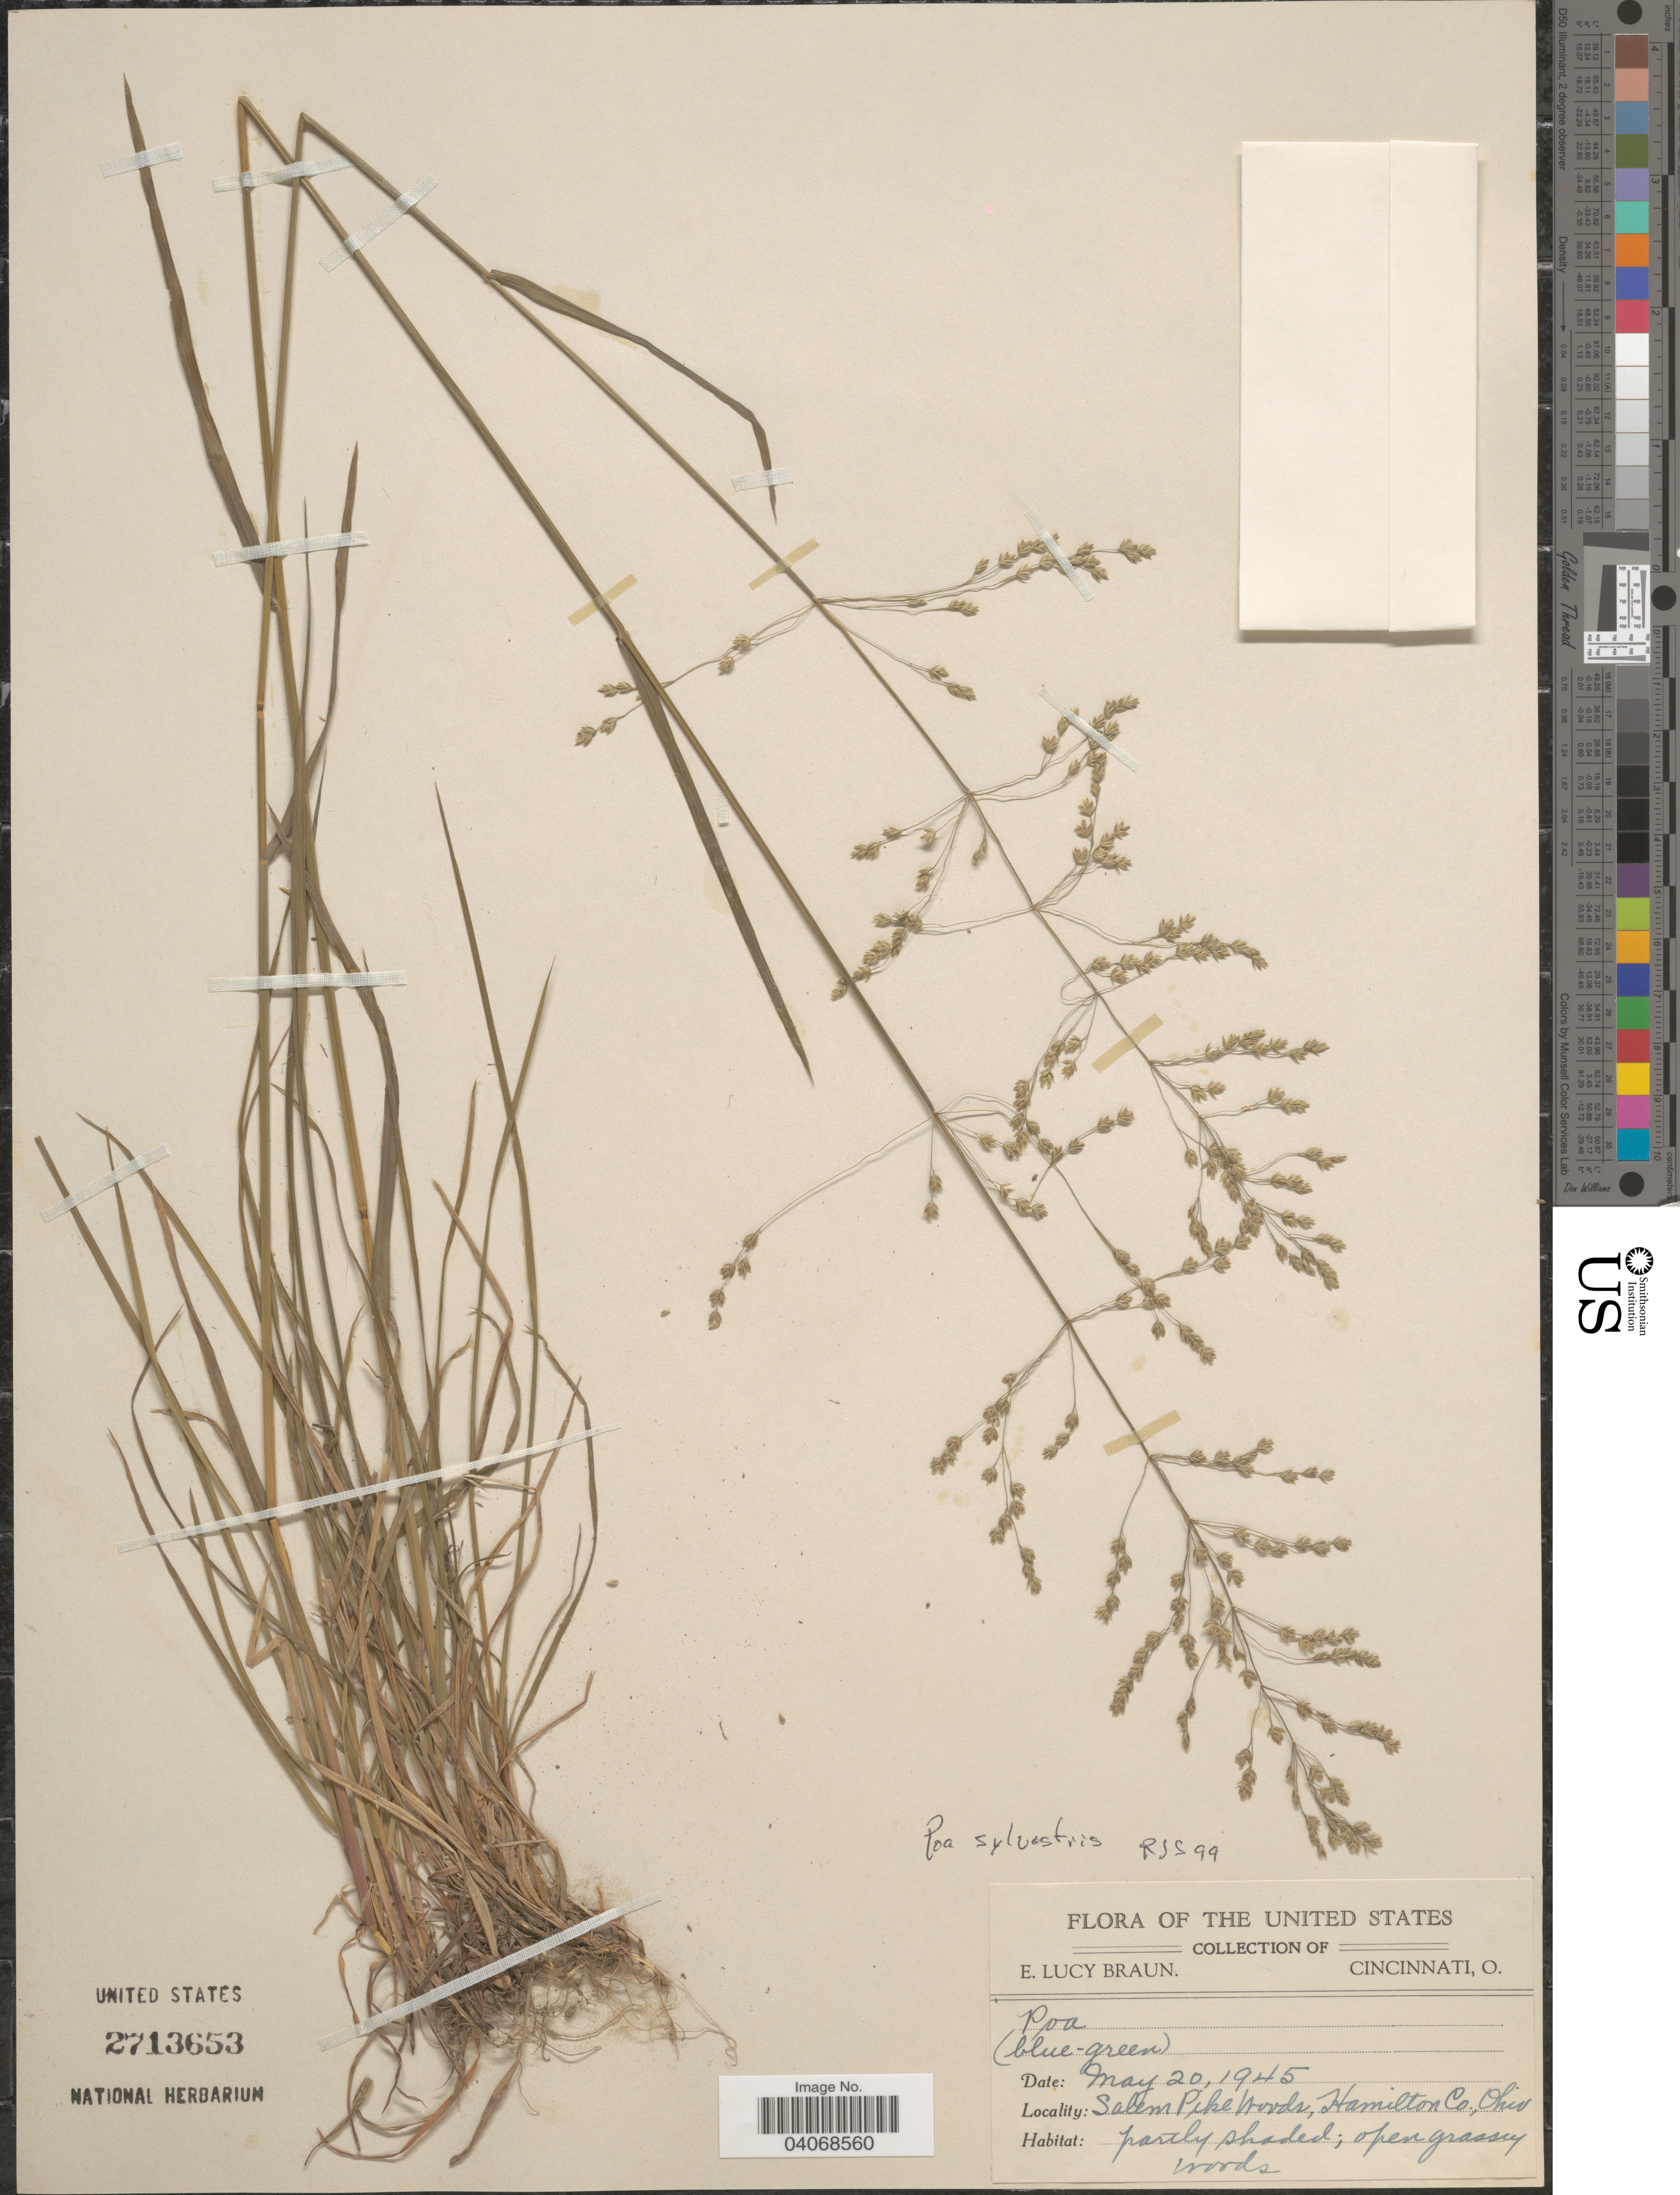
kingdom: Plantae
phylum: Tracheophyta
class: Liliopsida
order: Poales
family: Poaceae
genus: Poa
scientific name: Poa sylvestris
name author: A. Gray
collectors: E. L. Braun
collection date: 1945-05-20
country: United States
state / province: Ohio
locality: Salem Pike Woods, Hamilton Co.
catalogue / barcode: US 2713653